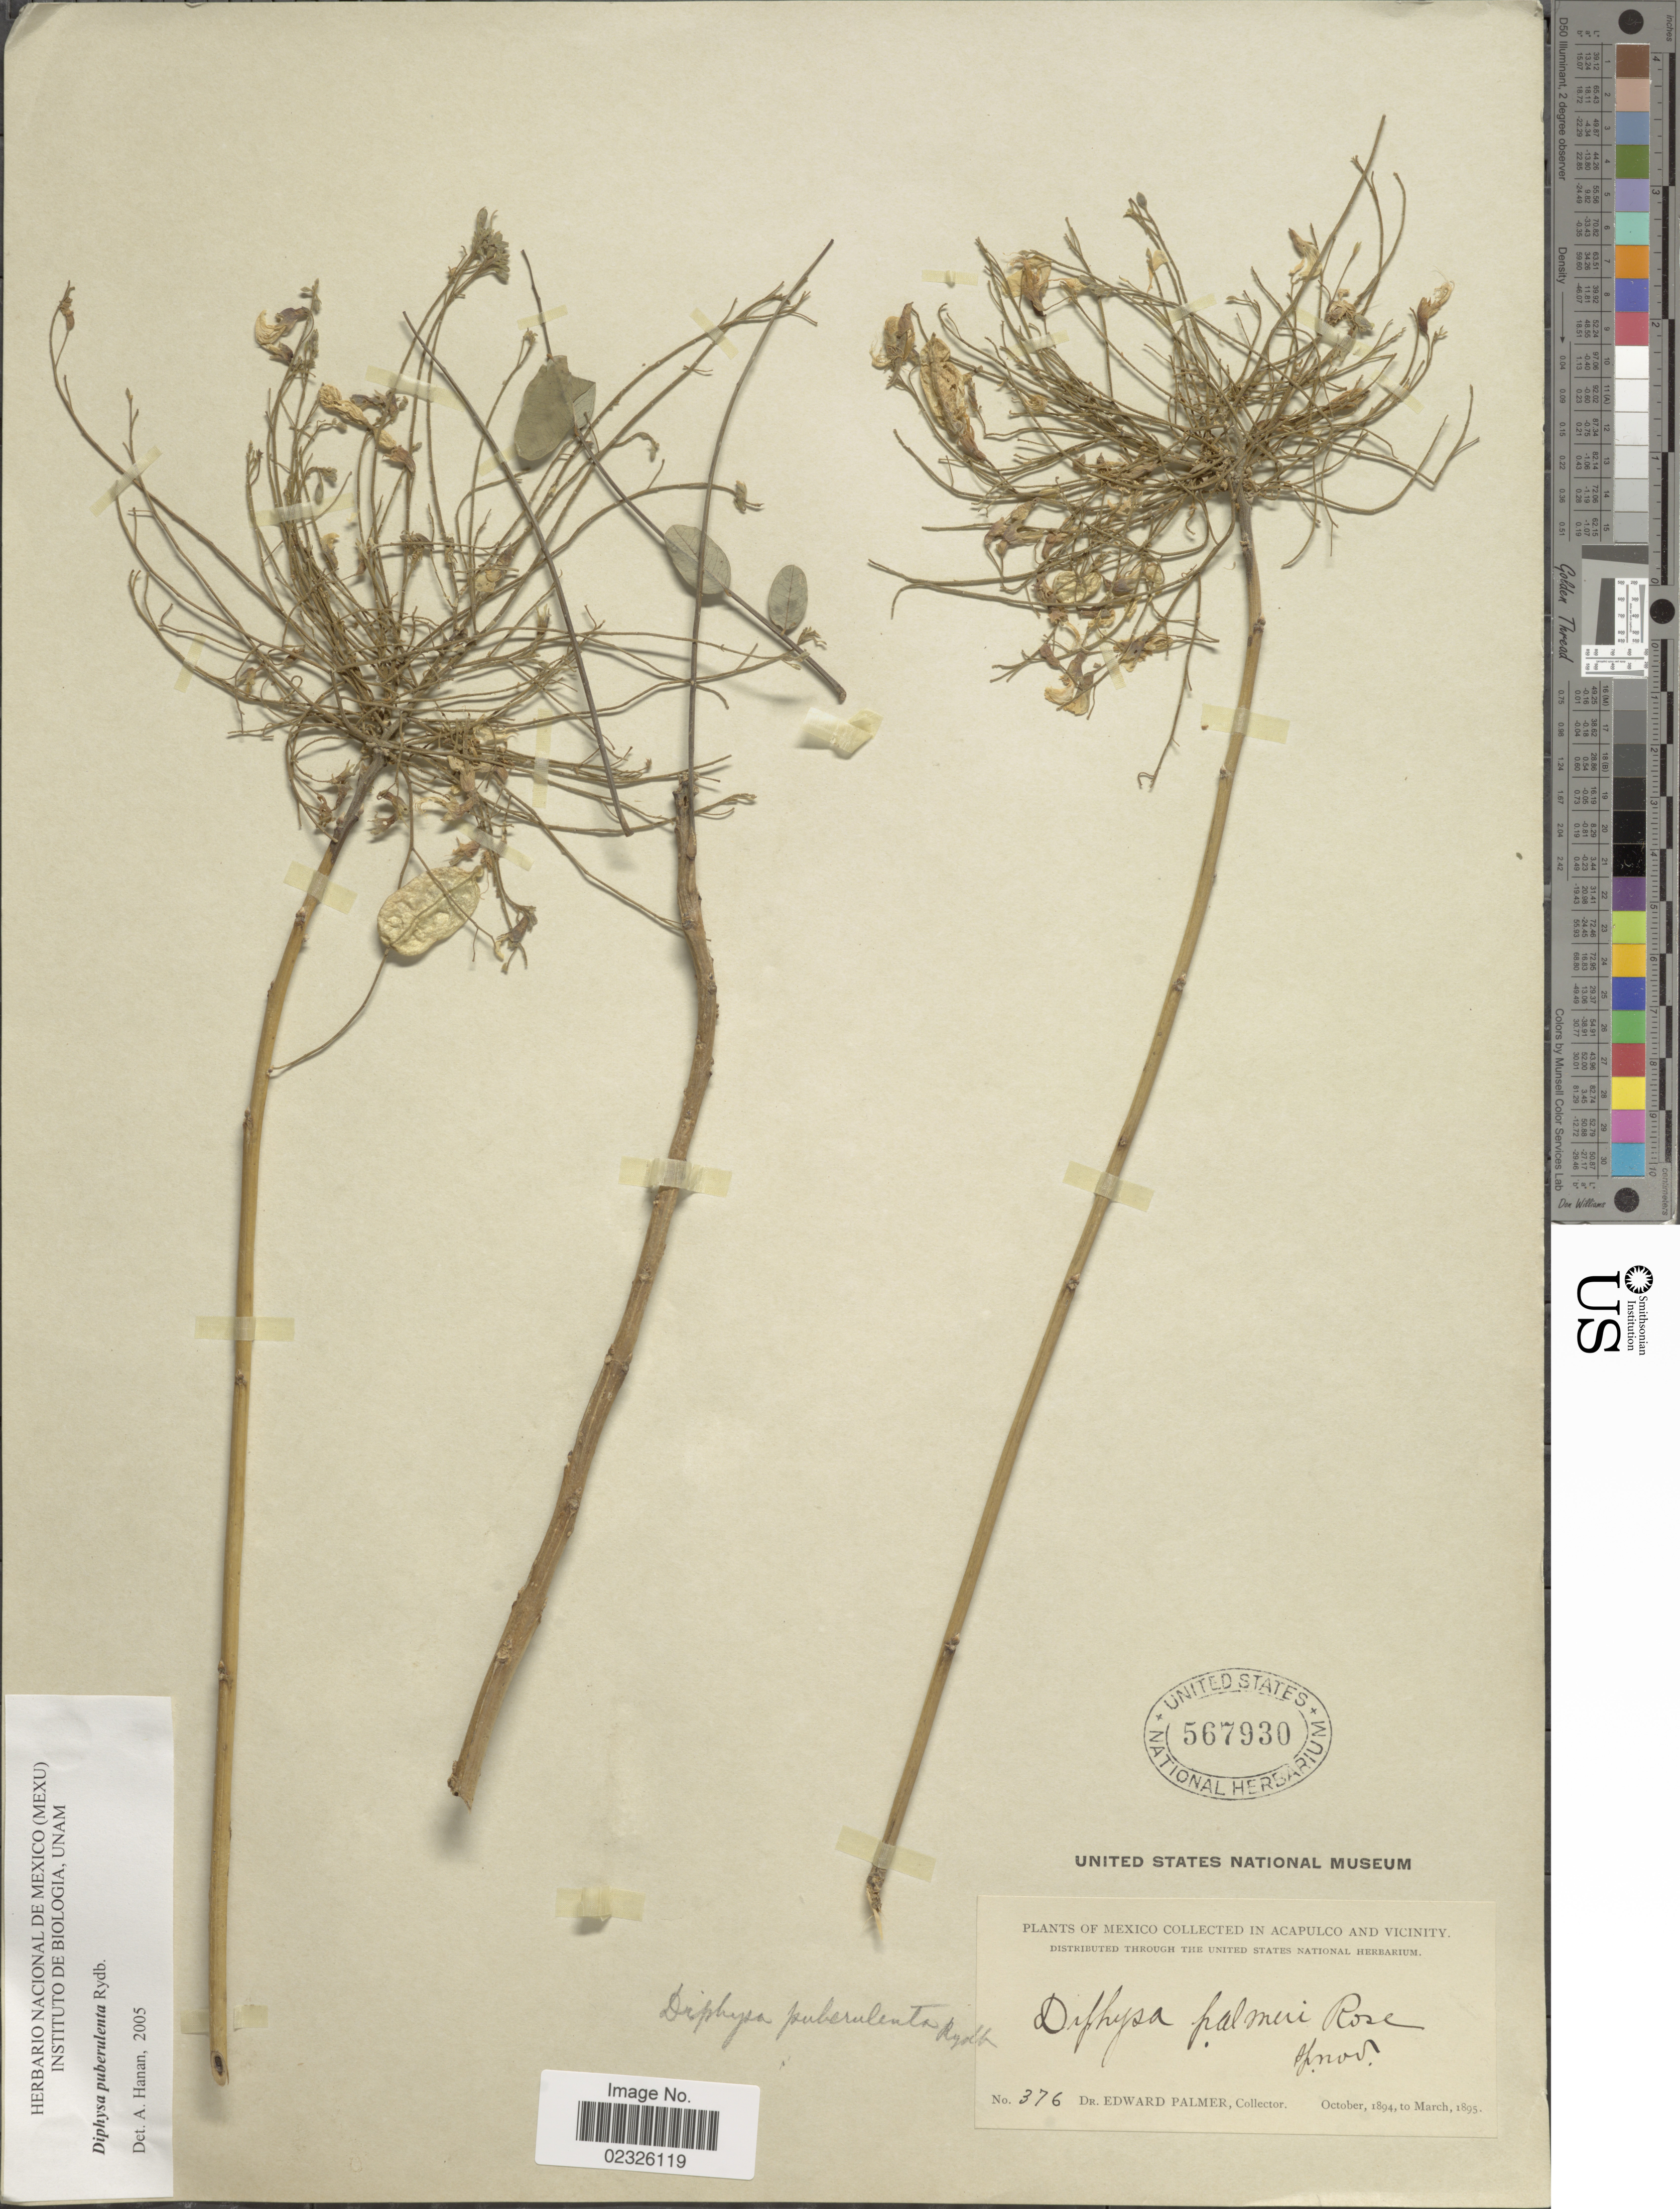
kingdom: Plantae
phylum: Tracheophyta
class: Magnoliopsida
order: Fabales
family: Fabaceae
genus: Diphysa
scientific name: Diphysa puberulenta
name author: Rydb.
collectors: E. Palmer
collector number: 376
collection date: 1894-10/1895-03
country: Mexico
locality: In Acapulco and Vicinity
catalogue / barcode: US 567930